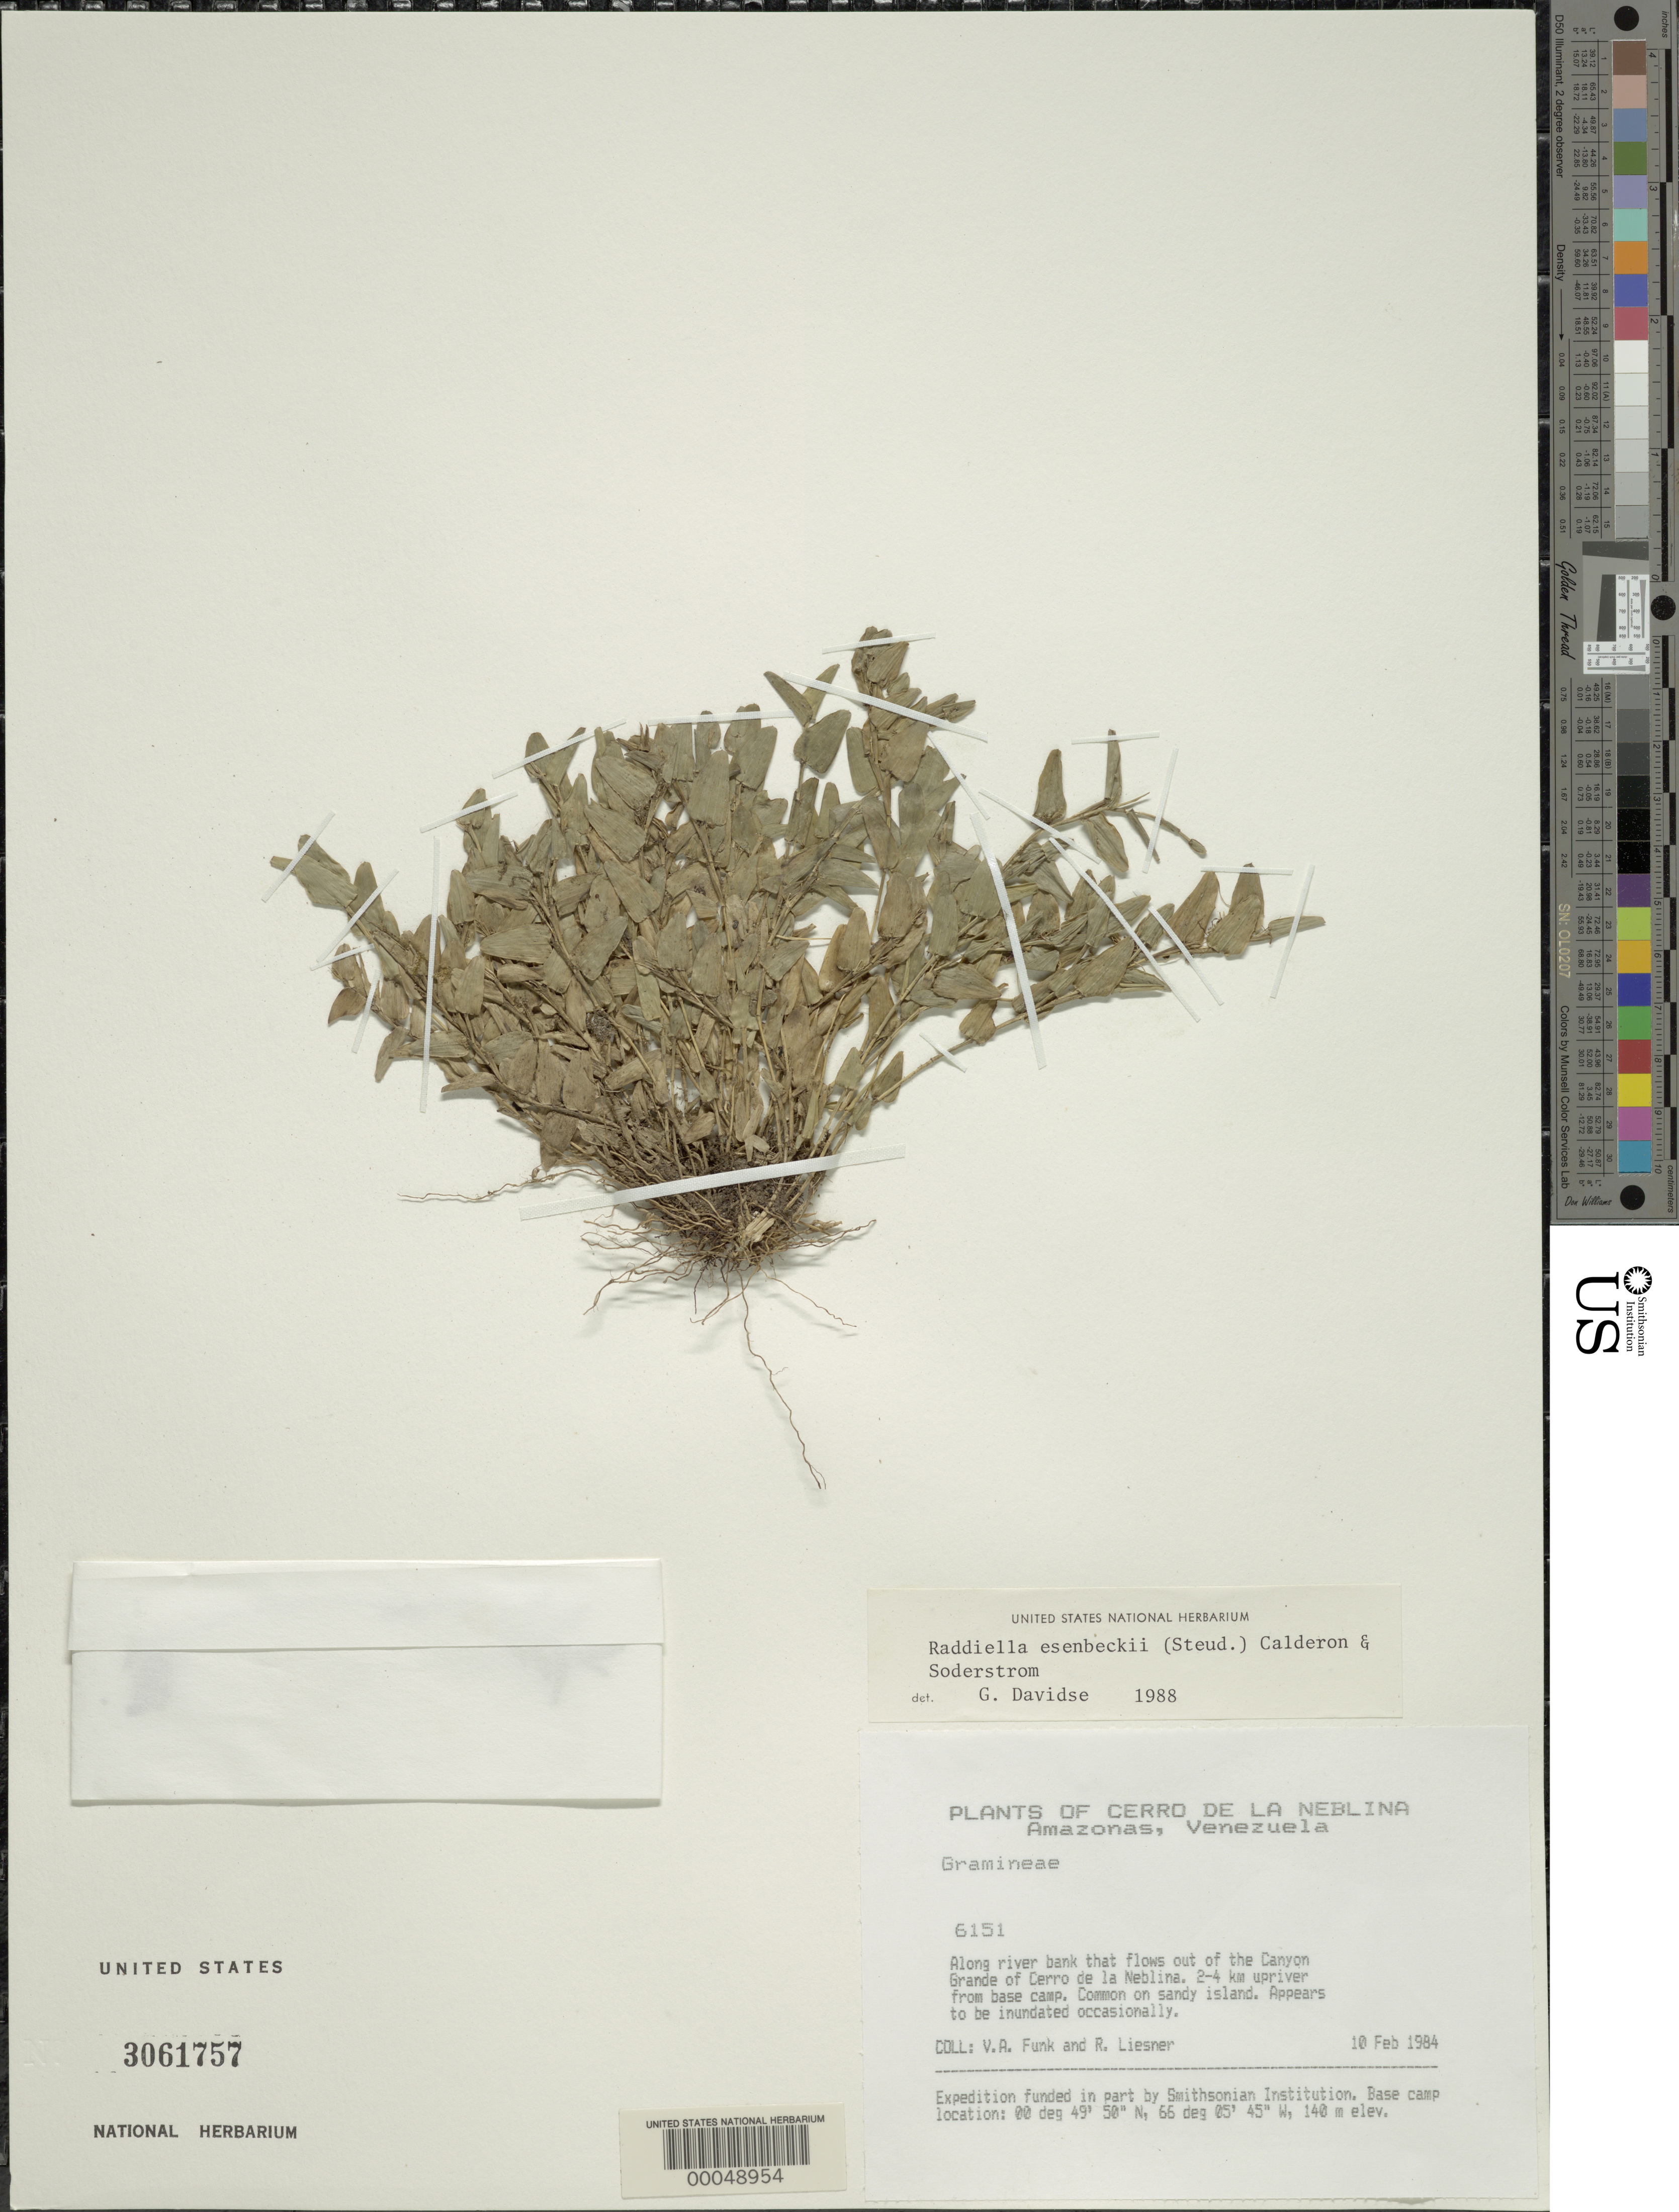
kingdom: Plantae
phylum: Tracheophyta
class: Liliopsida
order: Poales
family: Poaceae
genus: Raddiella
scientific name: Raddiella esenbeckii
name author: (Steud.) C. E. Calderón & Soderstr.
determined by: Davidse, Gerrit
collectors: V. Funk & R. L. Liesner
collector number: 6151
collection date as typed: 10 Feb 1984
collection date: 1984-02-10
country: Venezuela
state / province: Amazonas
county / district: Rio Negro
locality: Along river bank that flows out of the Canyon Grande of Cerro de la Neblina. 2-4 m upriver from base camp. Cerro De La Neblina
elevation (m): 140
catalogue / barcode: US 3061757